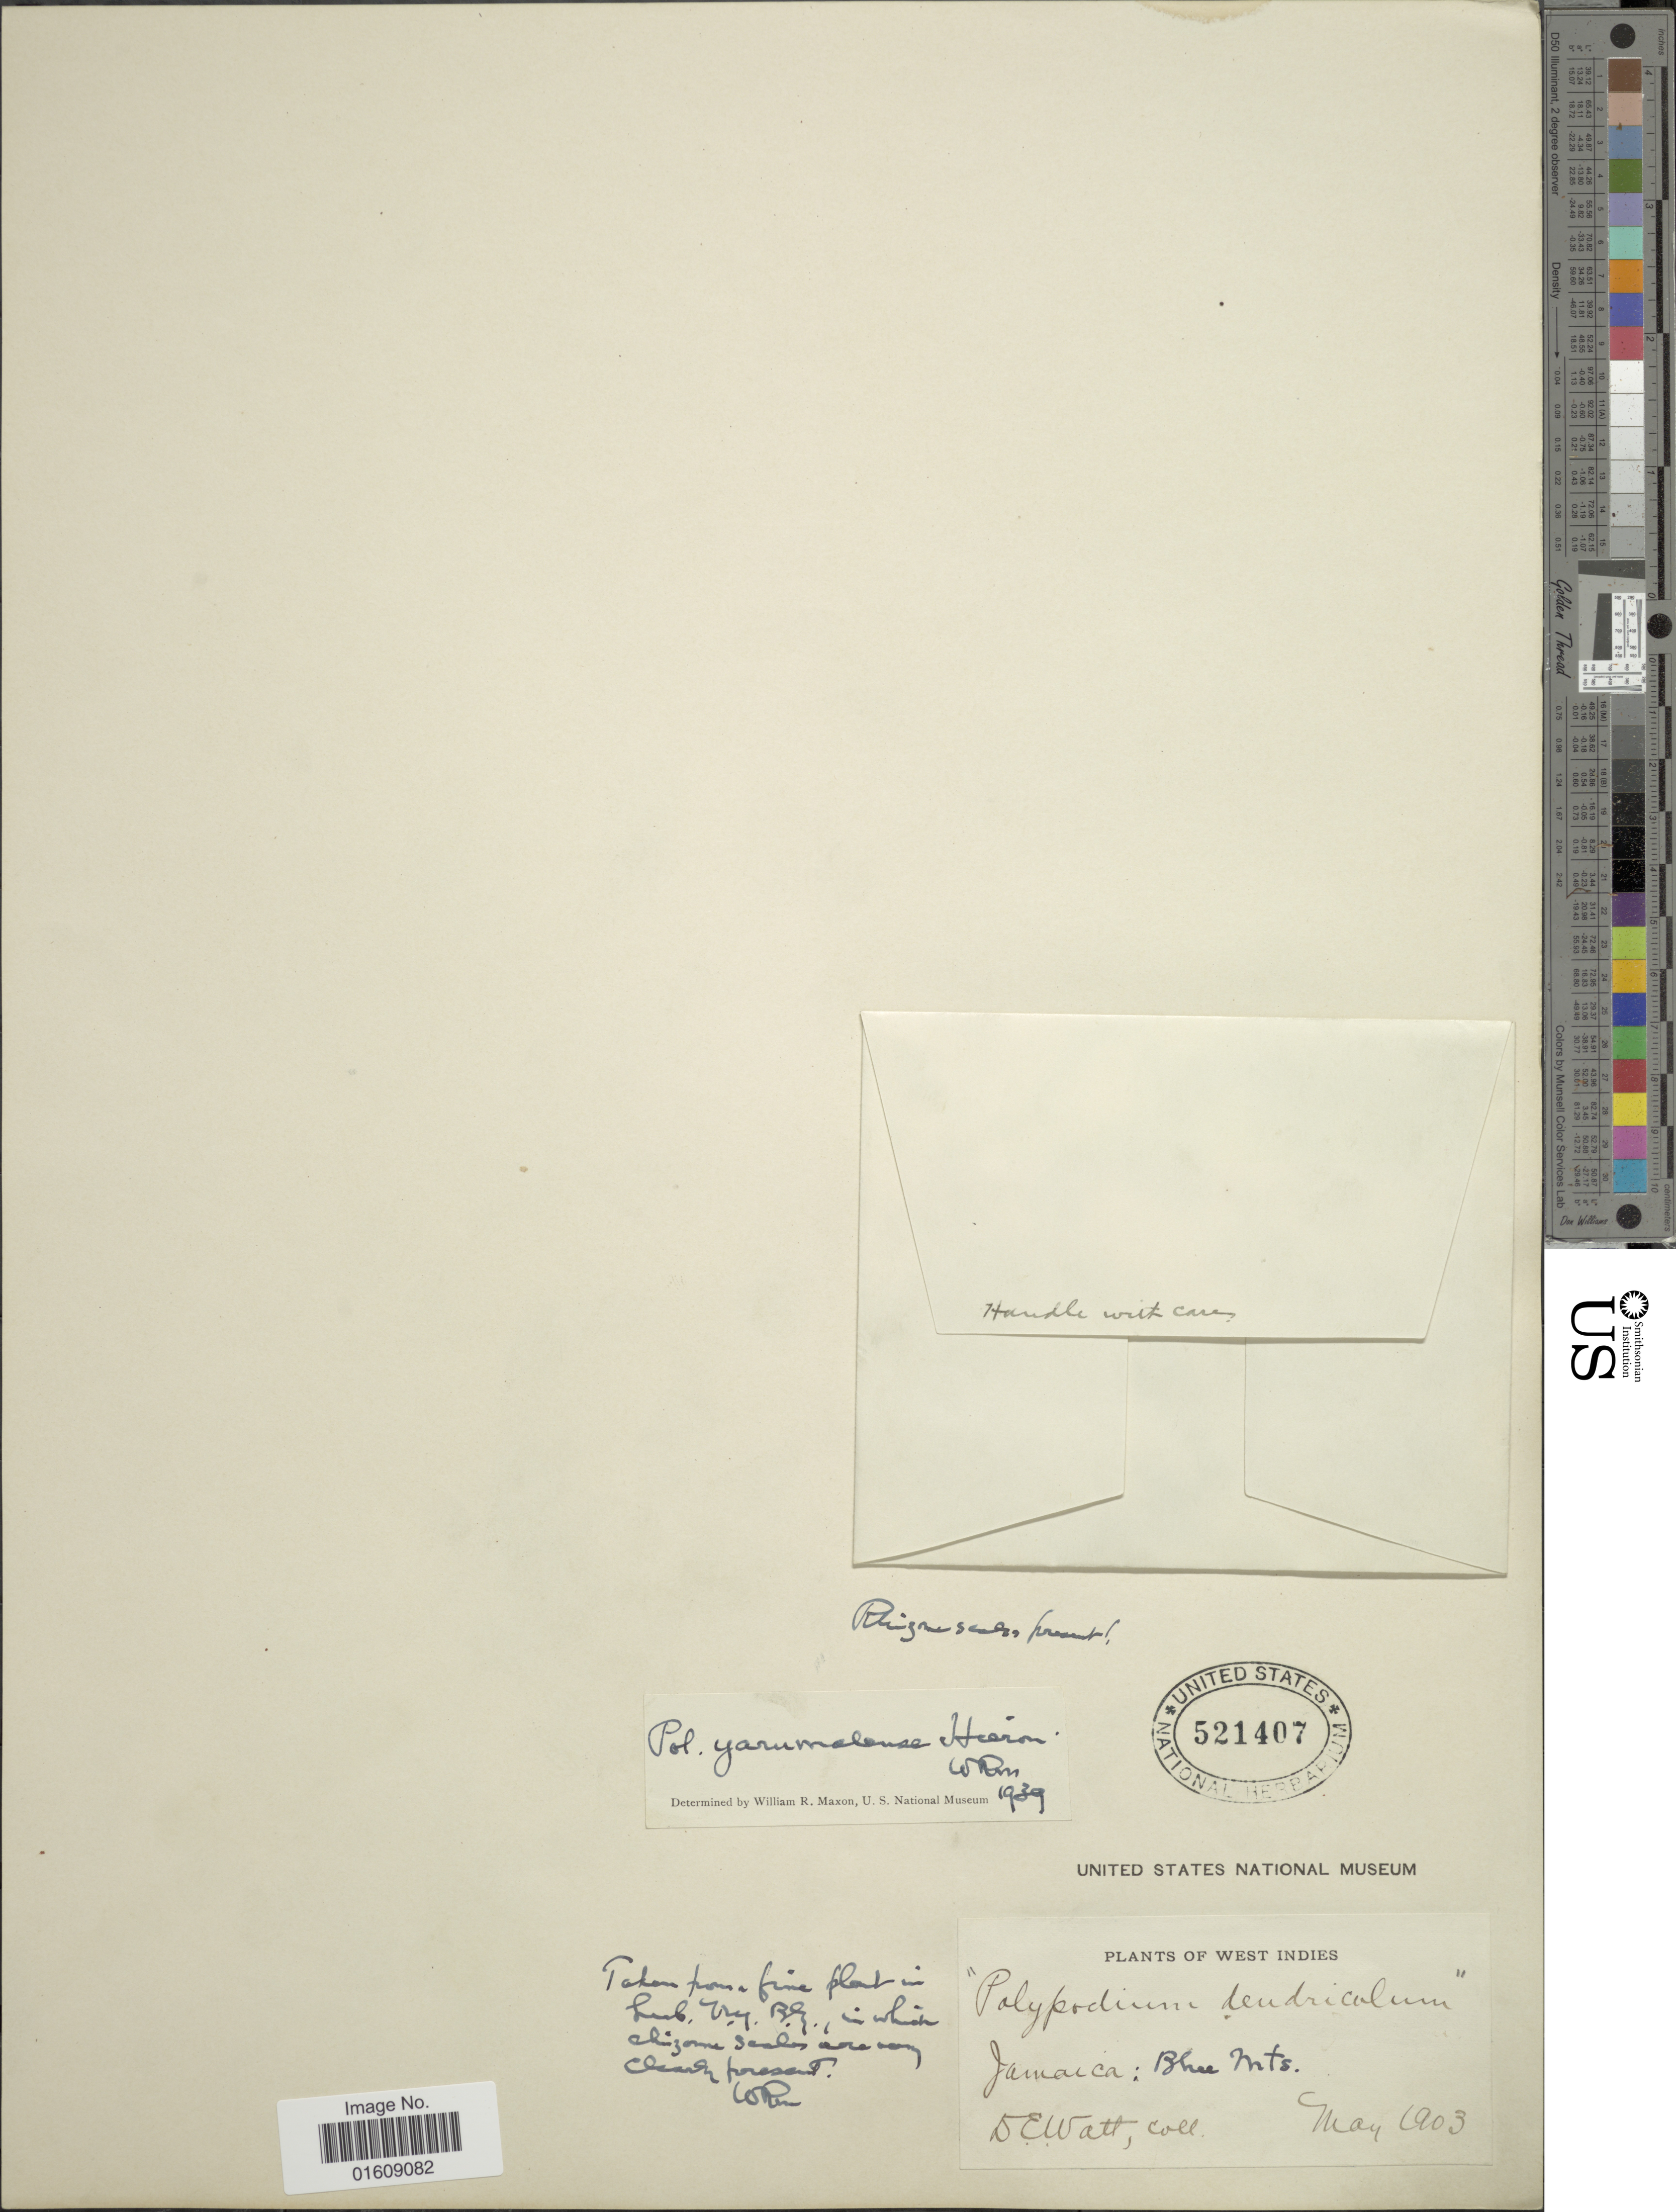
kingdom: Plantae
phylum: Tracheophyta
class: Polypodiopsida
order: Polypodiales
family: Polypodiaceae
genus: Enterosora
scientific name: Enterosora parietina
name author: (Klotzsch) L.E. Bishop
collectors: D. Watt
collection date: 1903-05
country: Jamaica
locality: West Indies, Jamaica, Blue Mts.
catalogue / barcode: US 521407